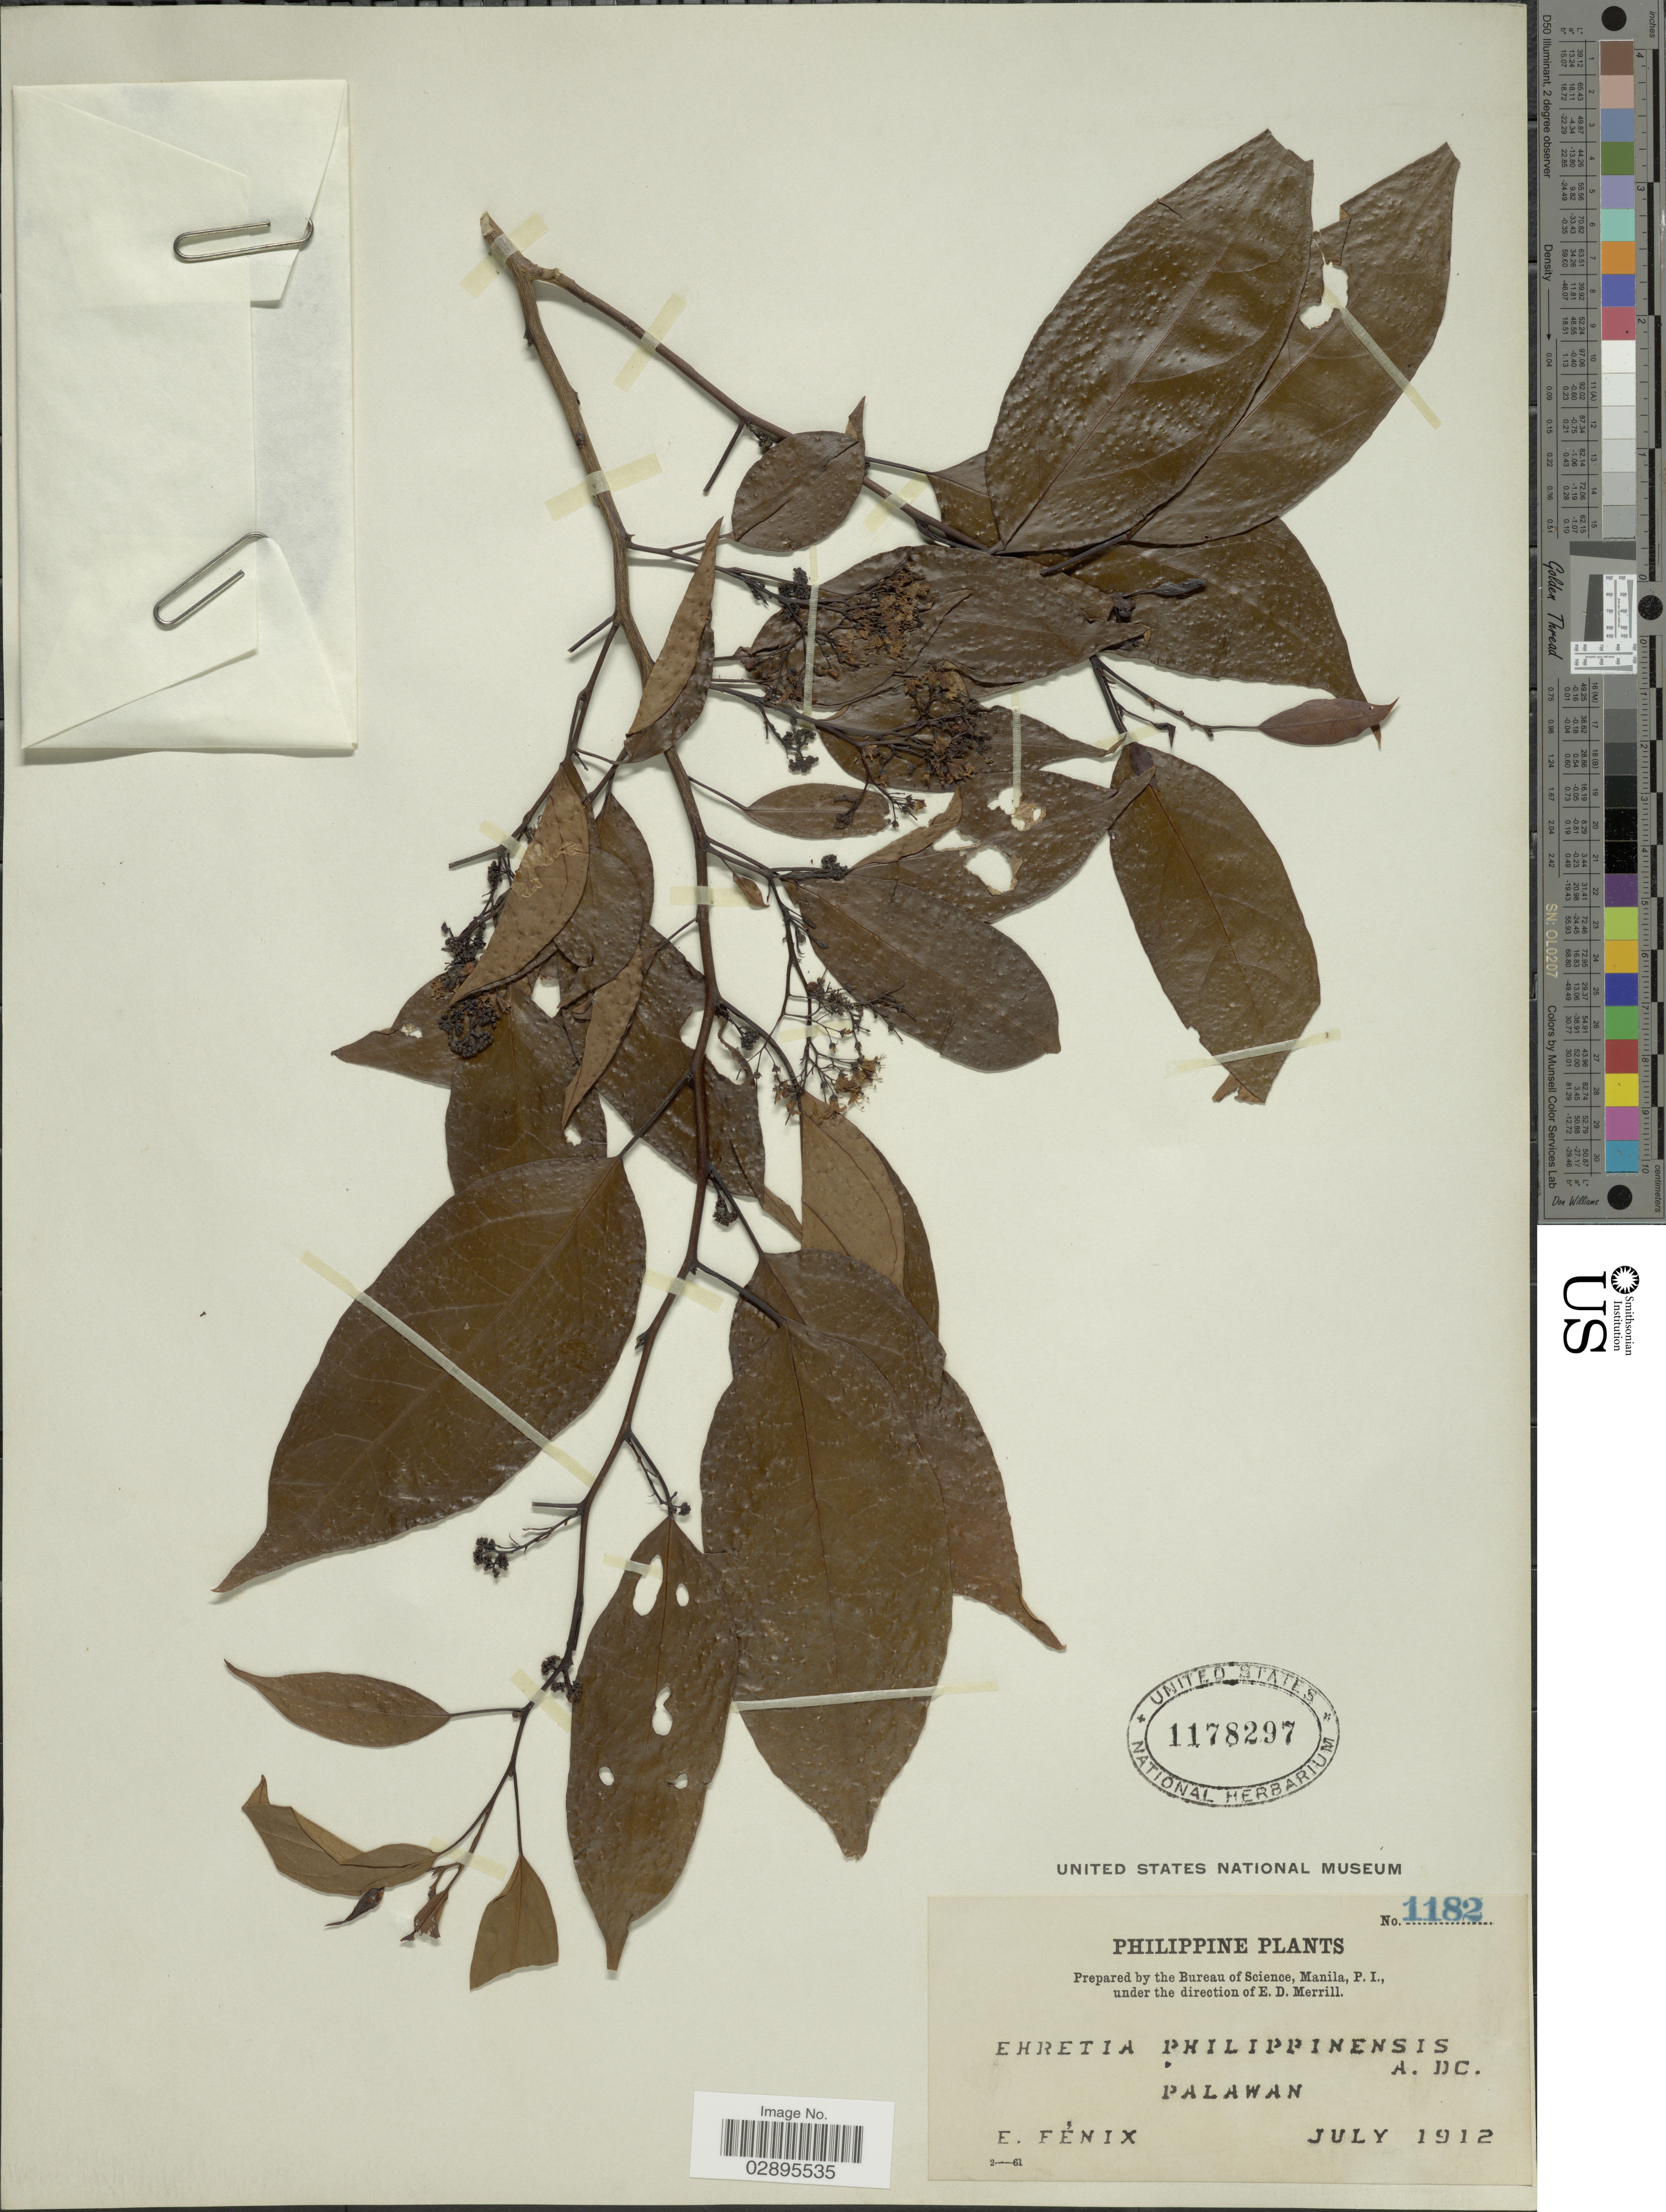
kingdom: Plantae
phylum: Tracheophyta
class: Magnoliopsida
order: Boraginales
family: Ehretiaceae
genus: Ehretia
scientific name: Ehretia philippinensis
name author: A. DC.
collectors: E. Fénix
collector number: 1182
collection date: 1912-07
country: Philippines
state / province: Mimaropa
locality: Palawan.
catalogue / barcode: US 1178297